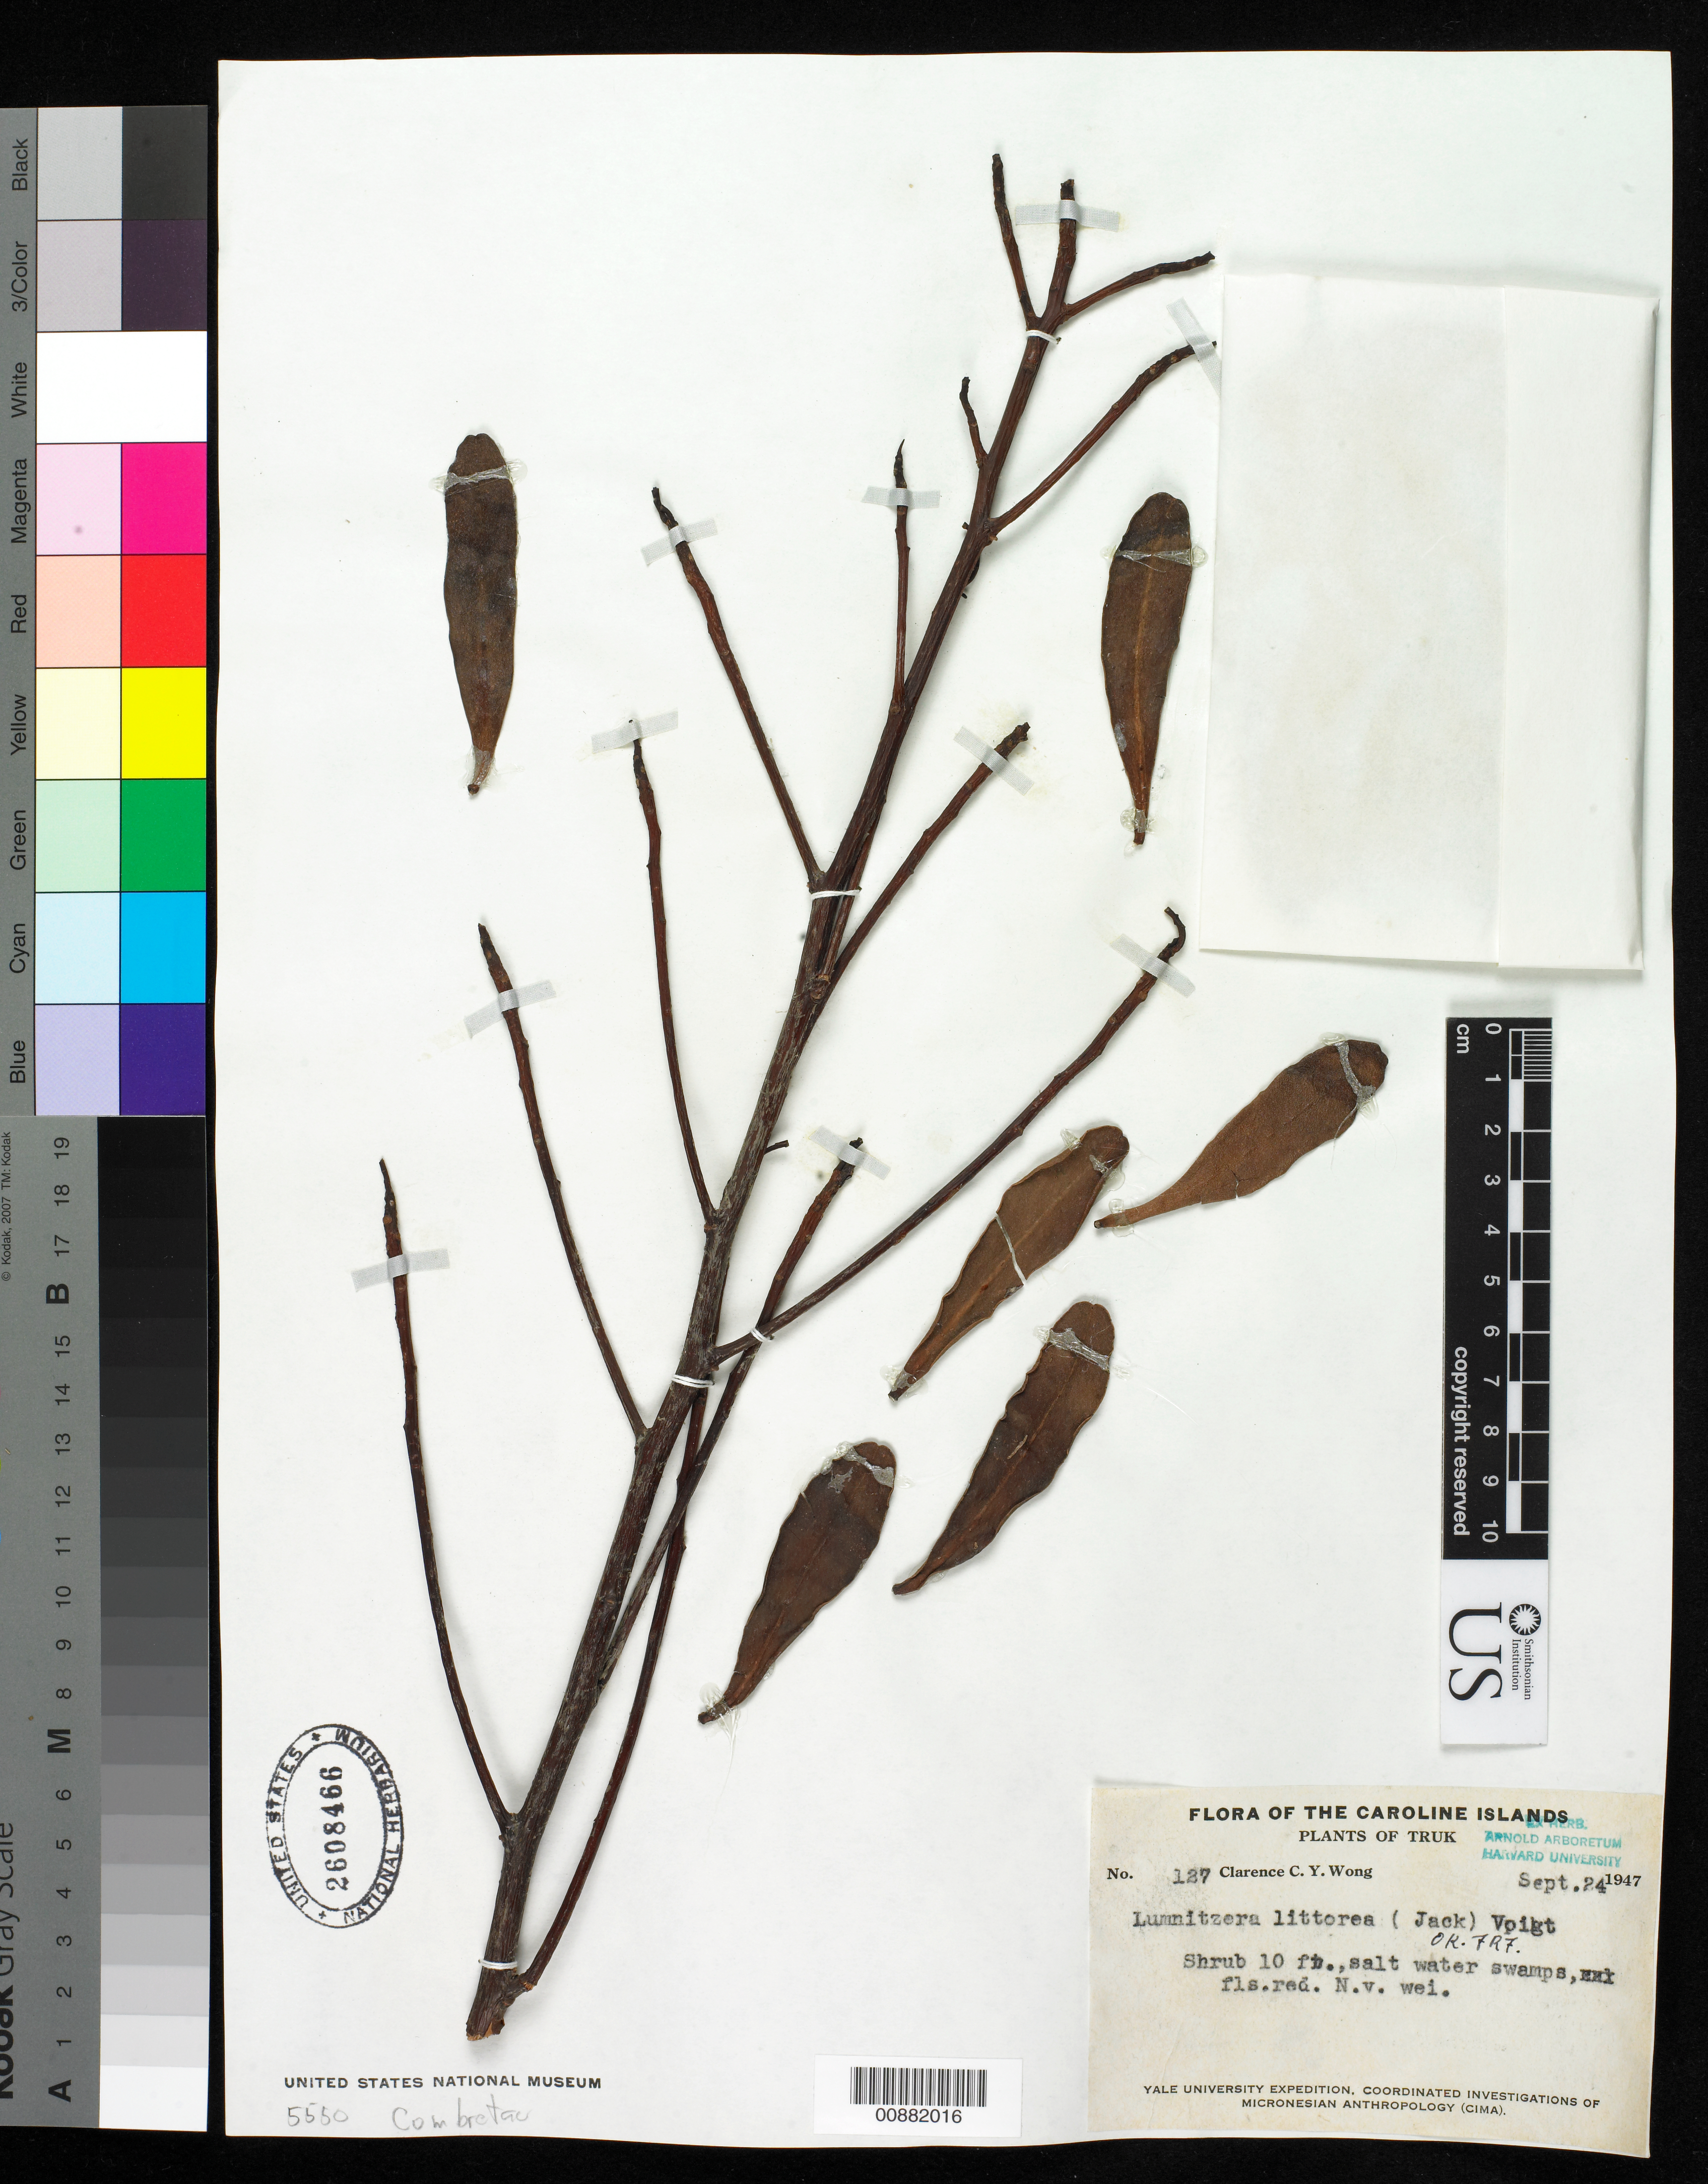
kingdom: Plantae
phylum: Tracheophyta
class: Magnoliopsida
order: Myrtales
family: Combretaceae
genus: Lumnitzera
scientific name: Lumnitzera littorea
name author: (Jack) Voight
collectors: C. Wong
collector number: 127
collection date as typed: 24 Sep 1947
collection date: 1947-09-24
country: Micronesia, Federated States of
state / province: Truk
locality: Truk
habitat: salt water swamps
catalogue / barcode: US 2608466